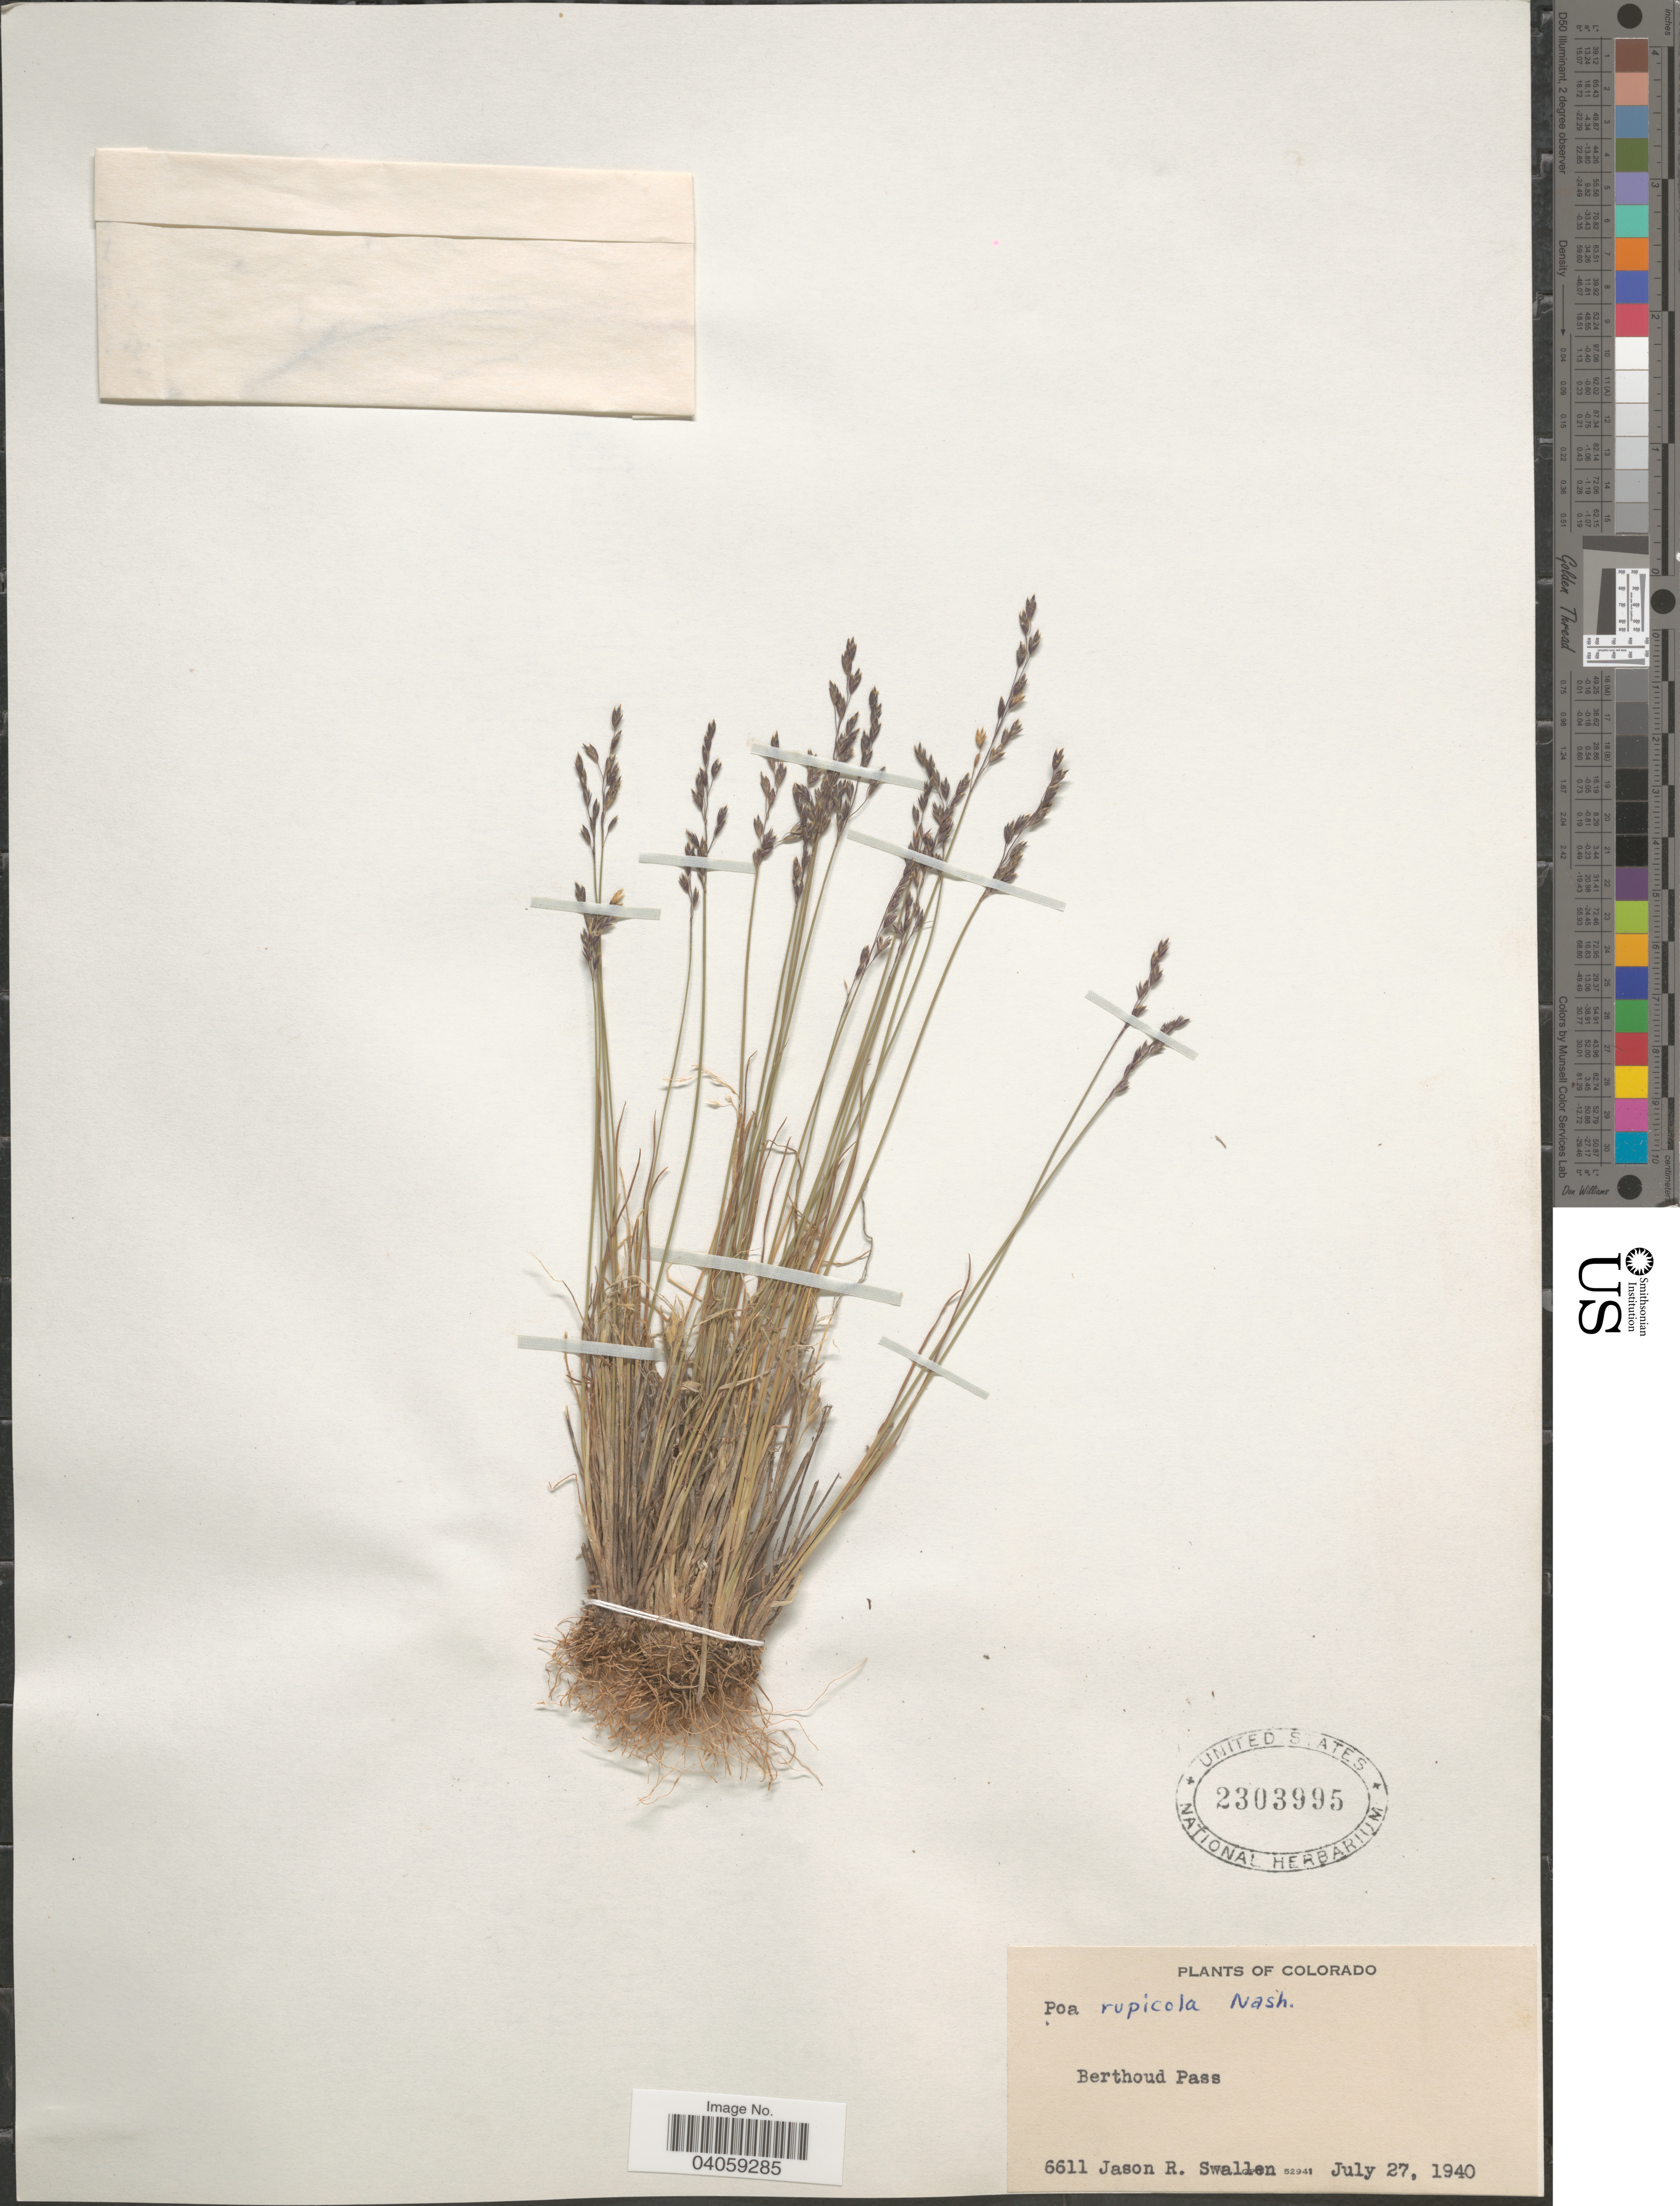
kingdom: Plantae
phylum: Tracheophyta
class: Liliopsida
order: Poales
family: Poaceae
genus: Poa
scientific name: Poa glauca subsp. rupicola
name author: (Nash) W.A. Weber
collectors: J. R. Swallen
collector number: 6611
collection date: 1940-07-27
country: United States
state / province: Colorado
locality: Berthoud Pass.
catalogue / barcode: US 2303995